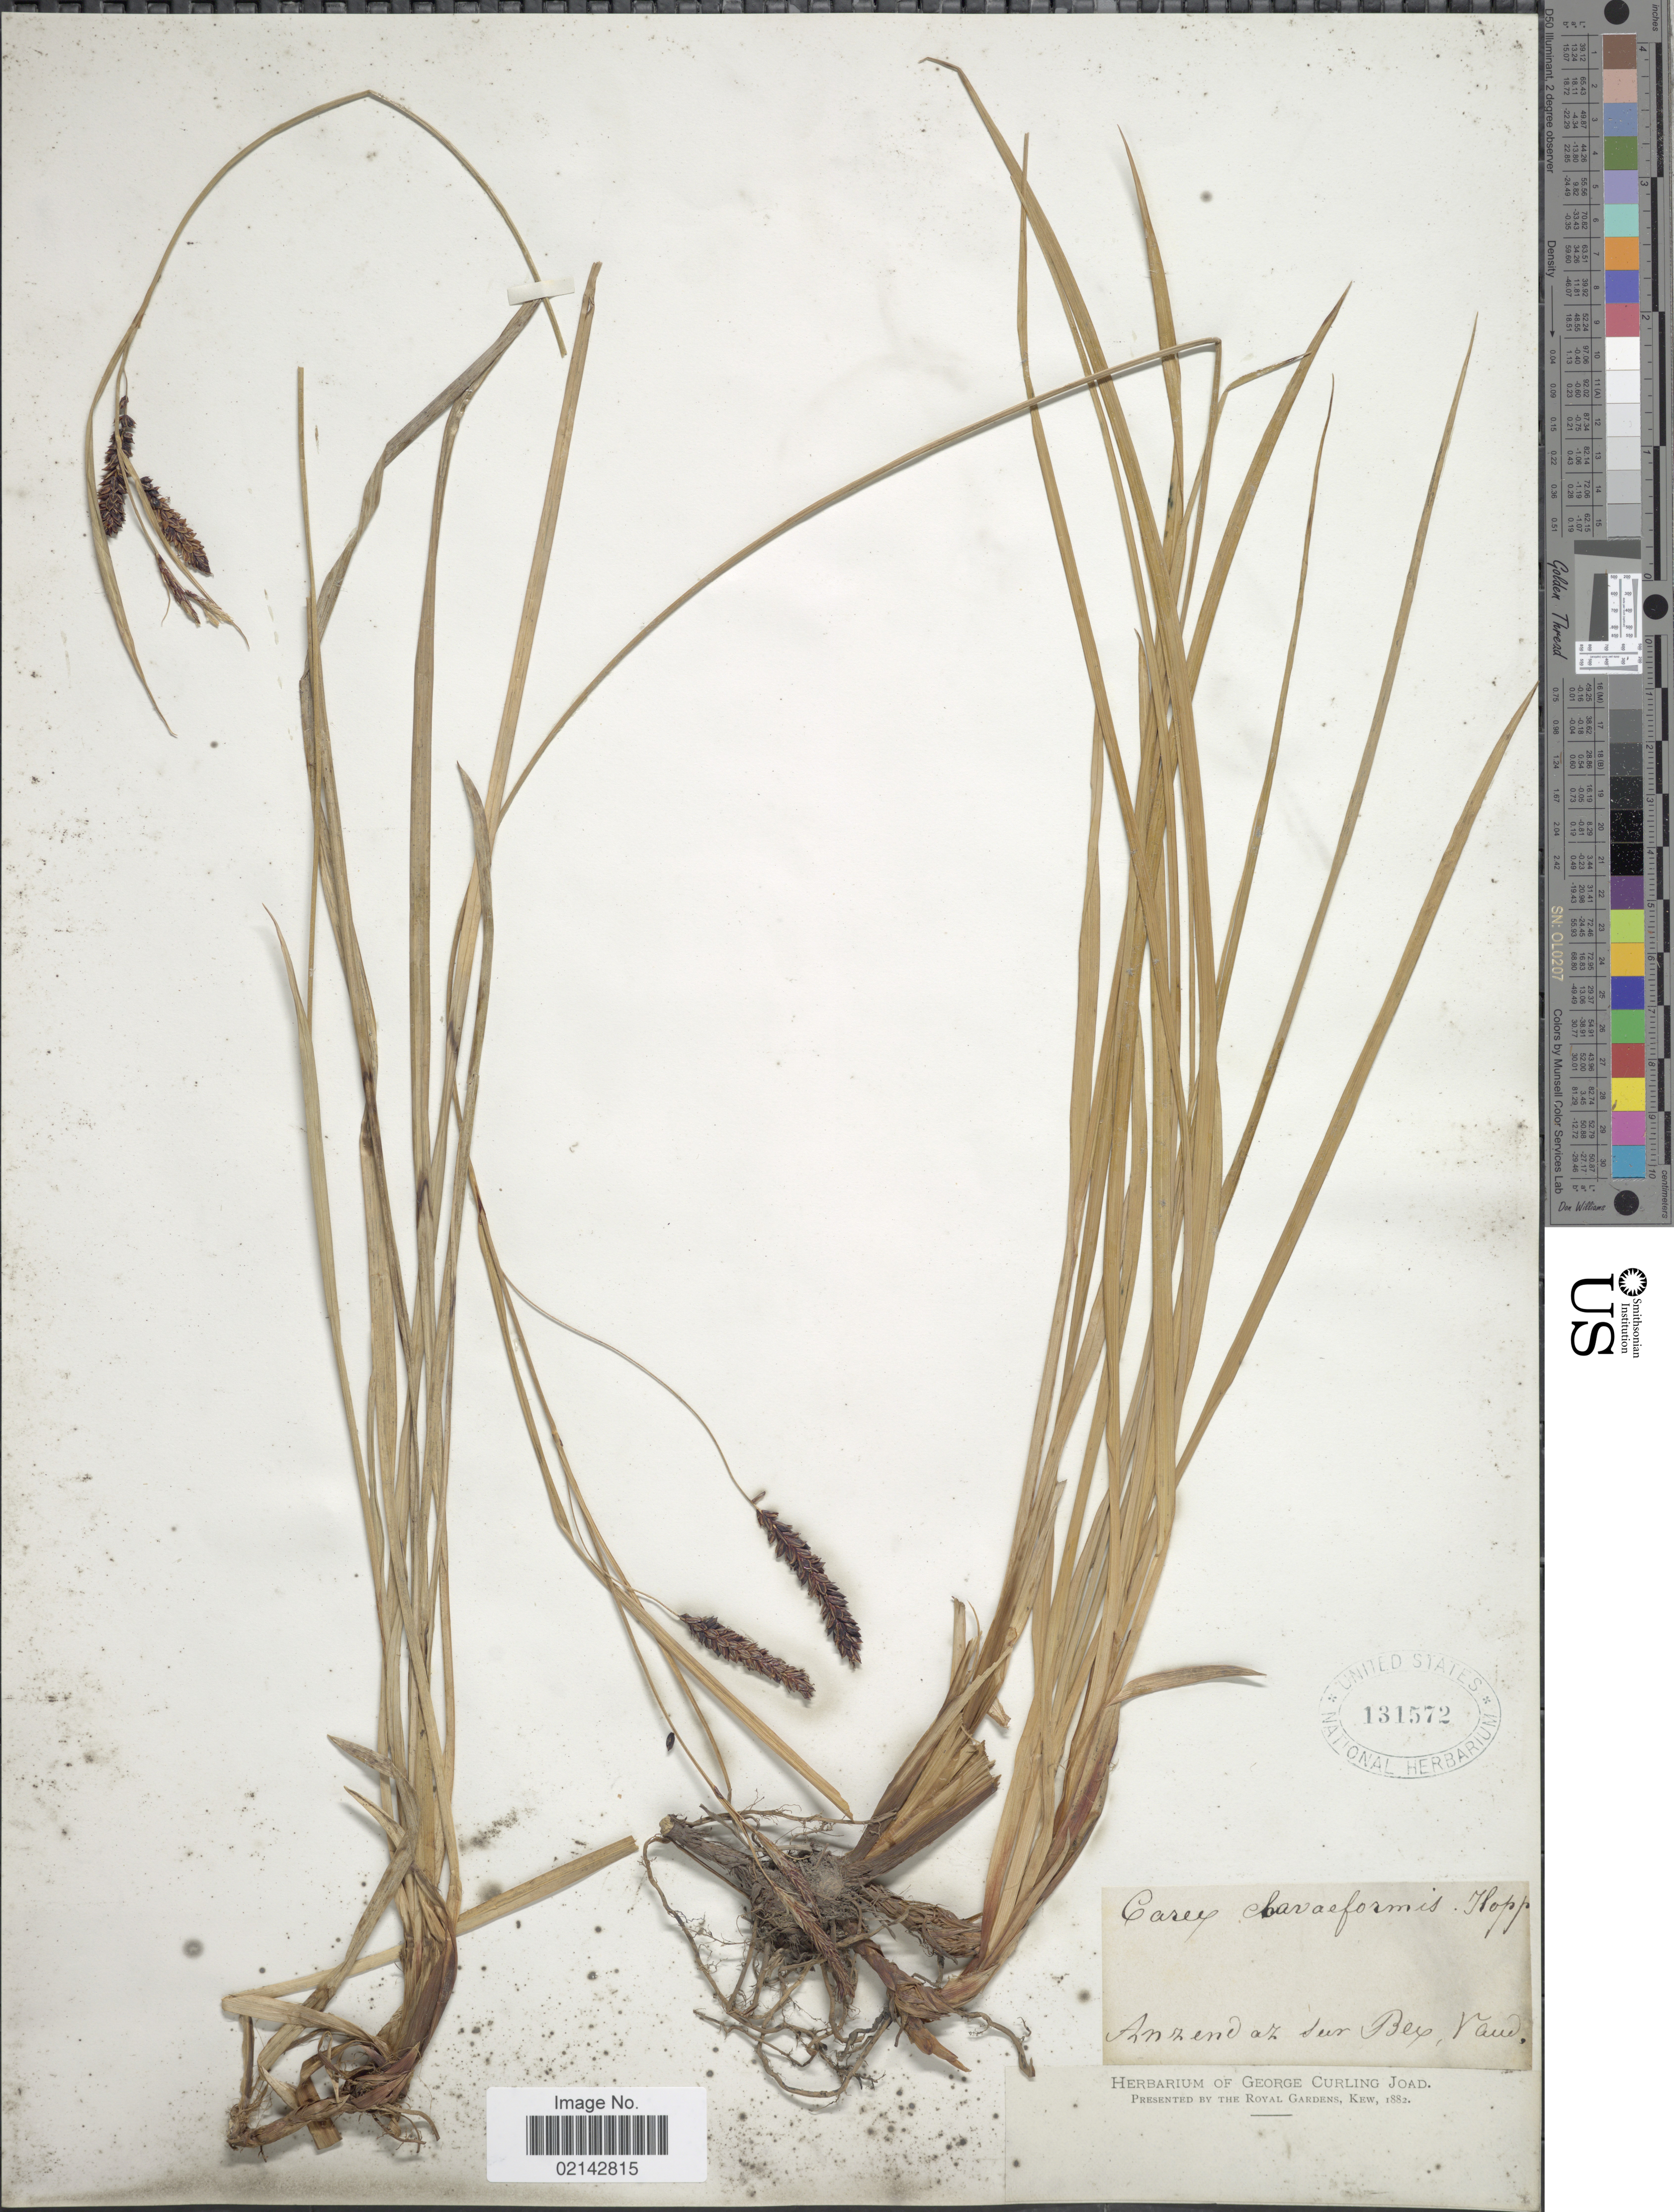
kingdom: Plantae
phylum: Tracheophyta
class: Liliopsida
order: Poales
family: Cyperaceae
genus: Carex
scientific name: Carex flacca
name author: Schreb.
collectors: ex herb. George Curling Joad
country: Switzerland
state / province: Vaud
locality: Anzend az sur Bex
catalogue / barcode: US 131572